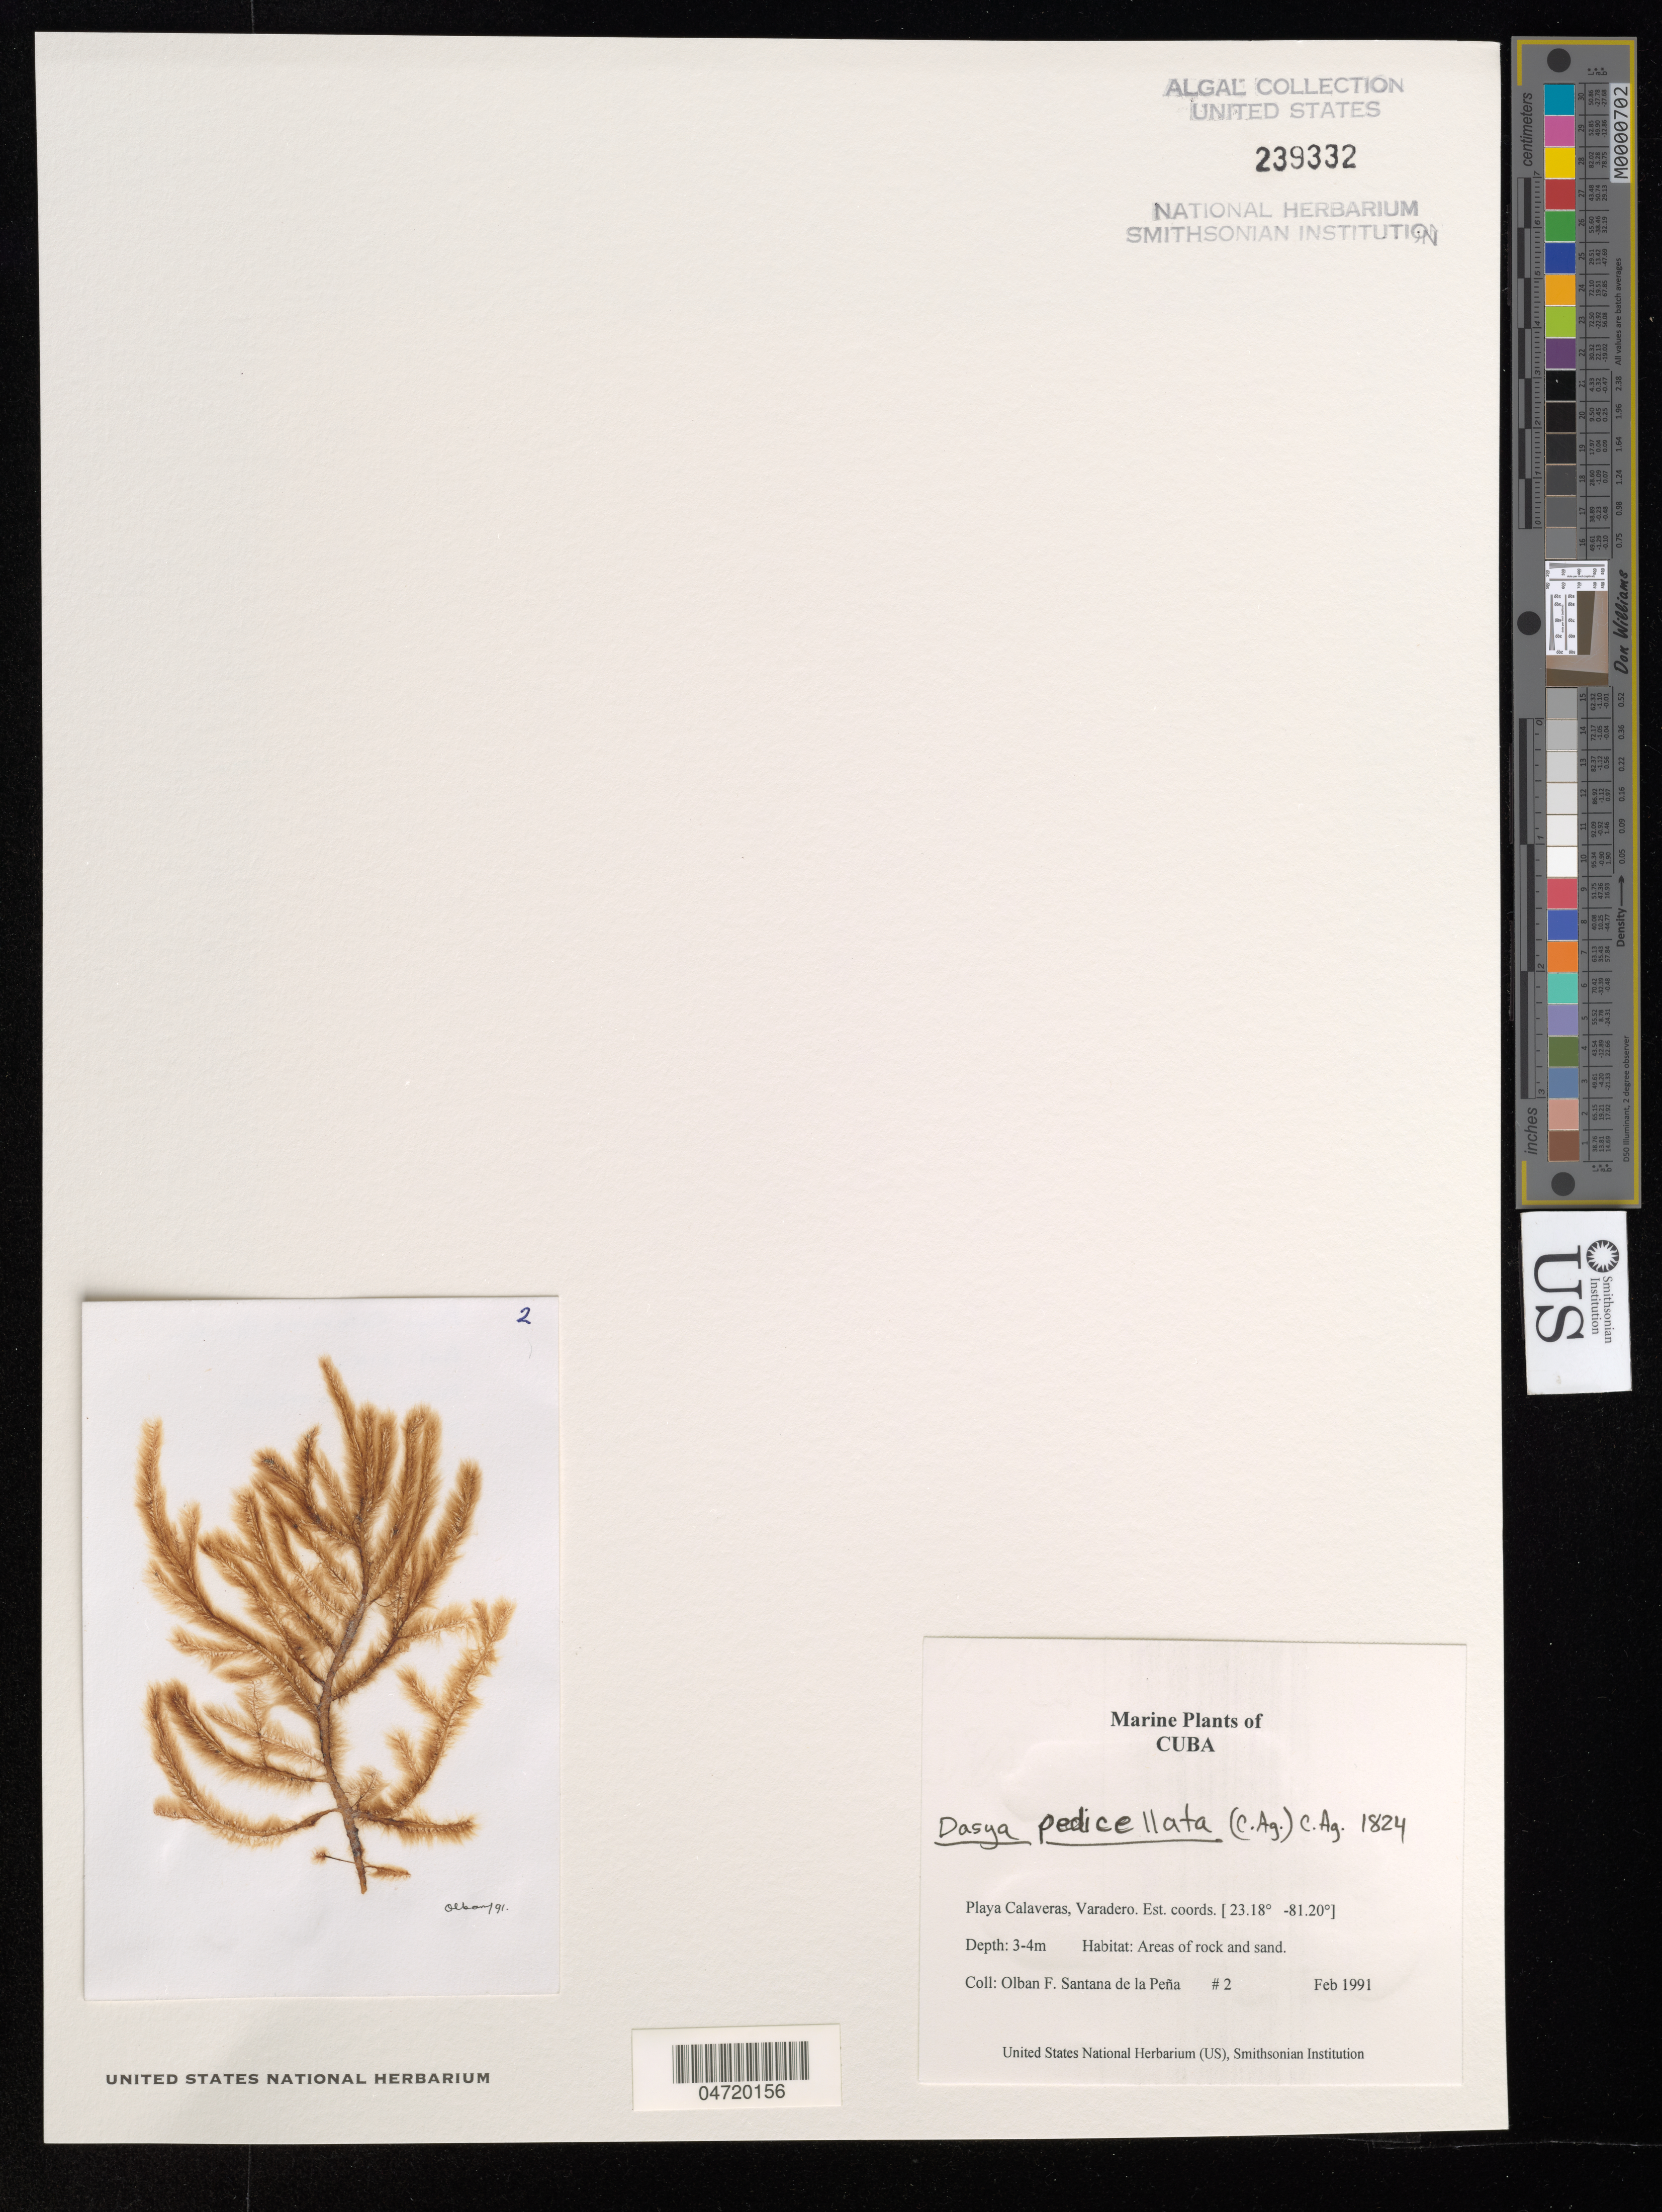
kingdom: Plantae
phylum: Rhodophyta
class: Florideophyceae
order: Ceramiales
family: Dasyaceae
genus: Dasya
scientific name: Dasya pedicellata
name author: (C. Agardh) C. Agardh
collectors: O. Santana de la Peña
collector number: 2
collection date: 1991-02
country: Cuba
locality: Playa Calaveras, Varadero.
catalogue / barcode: US 239332